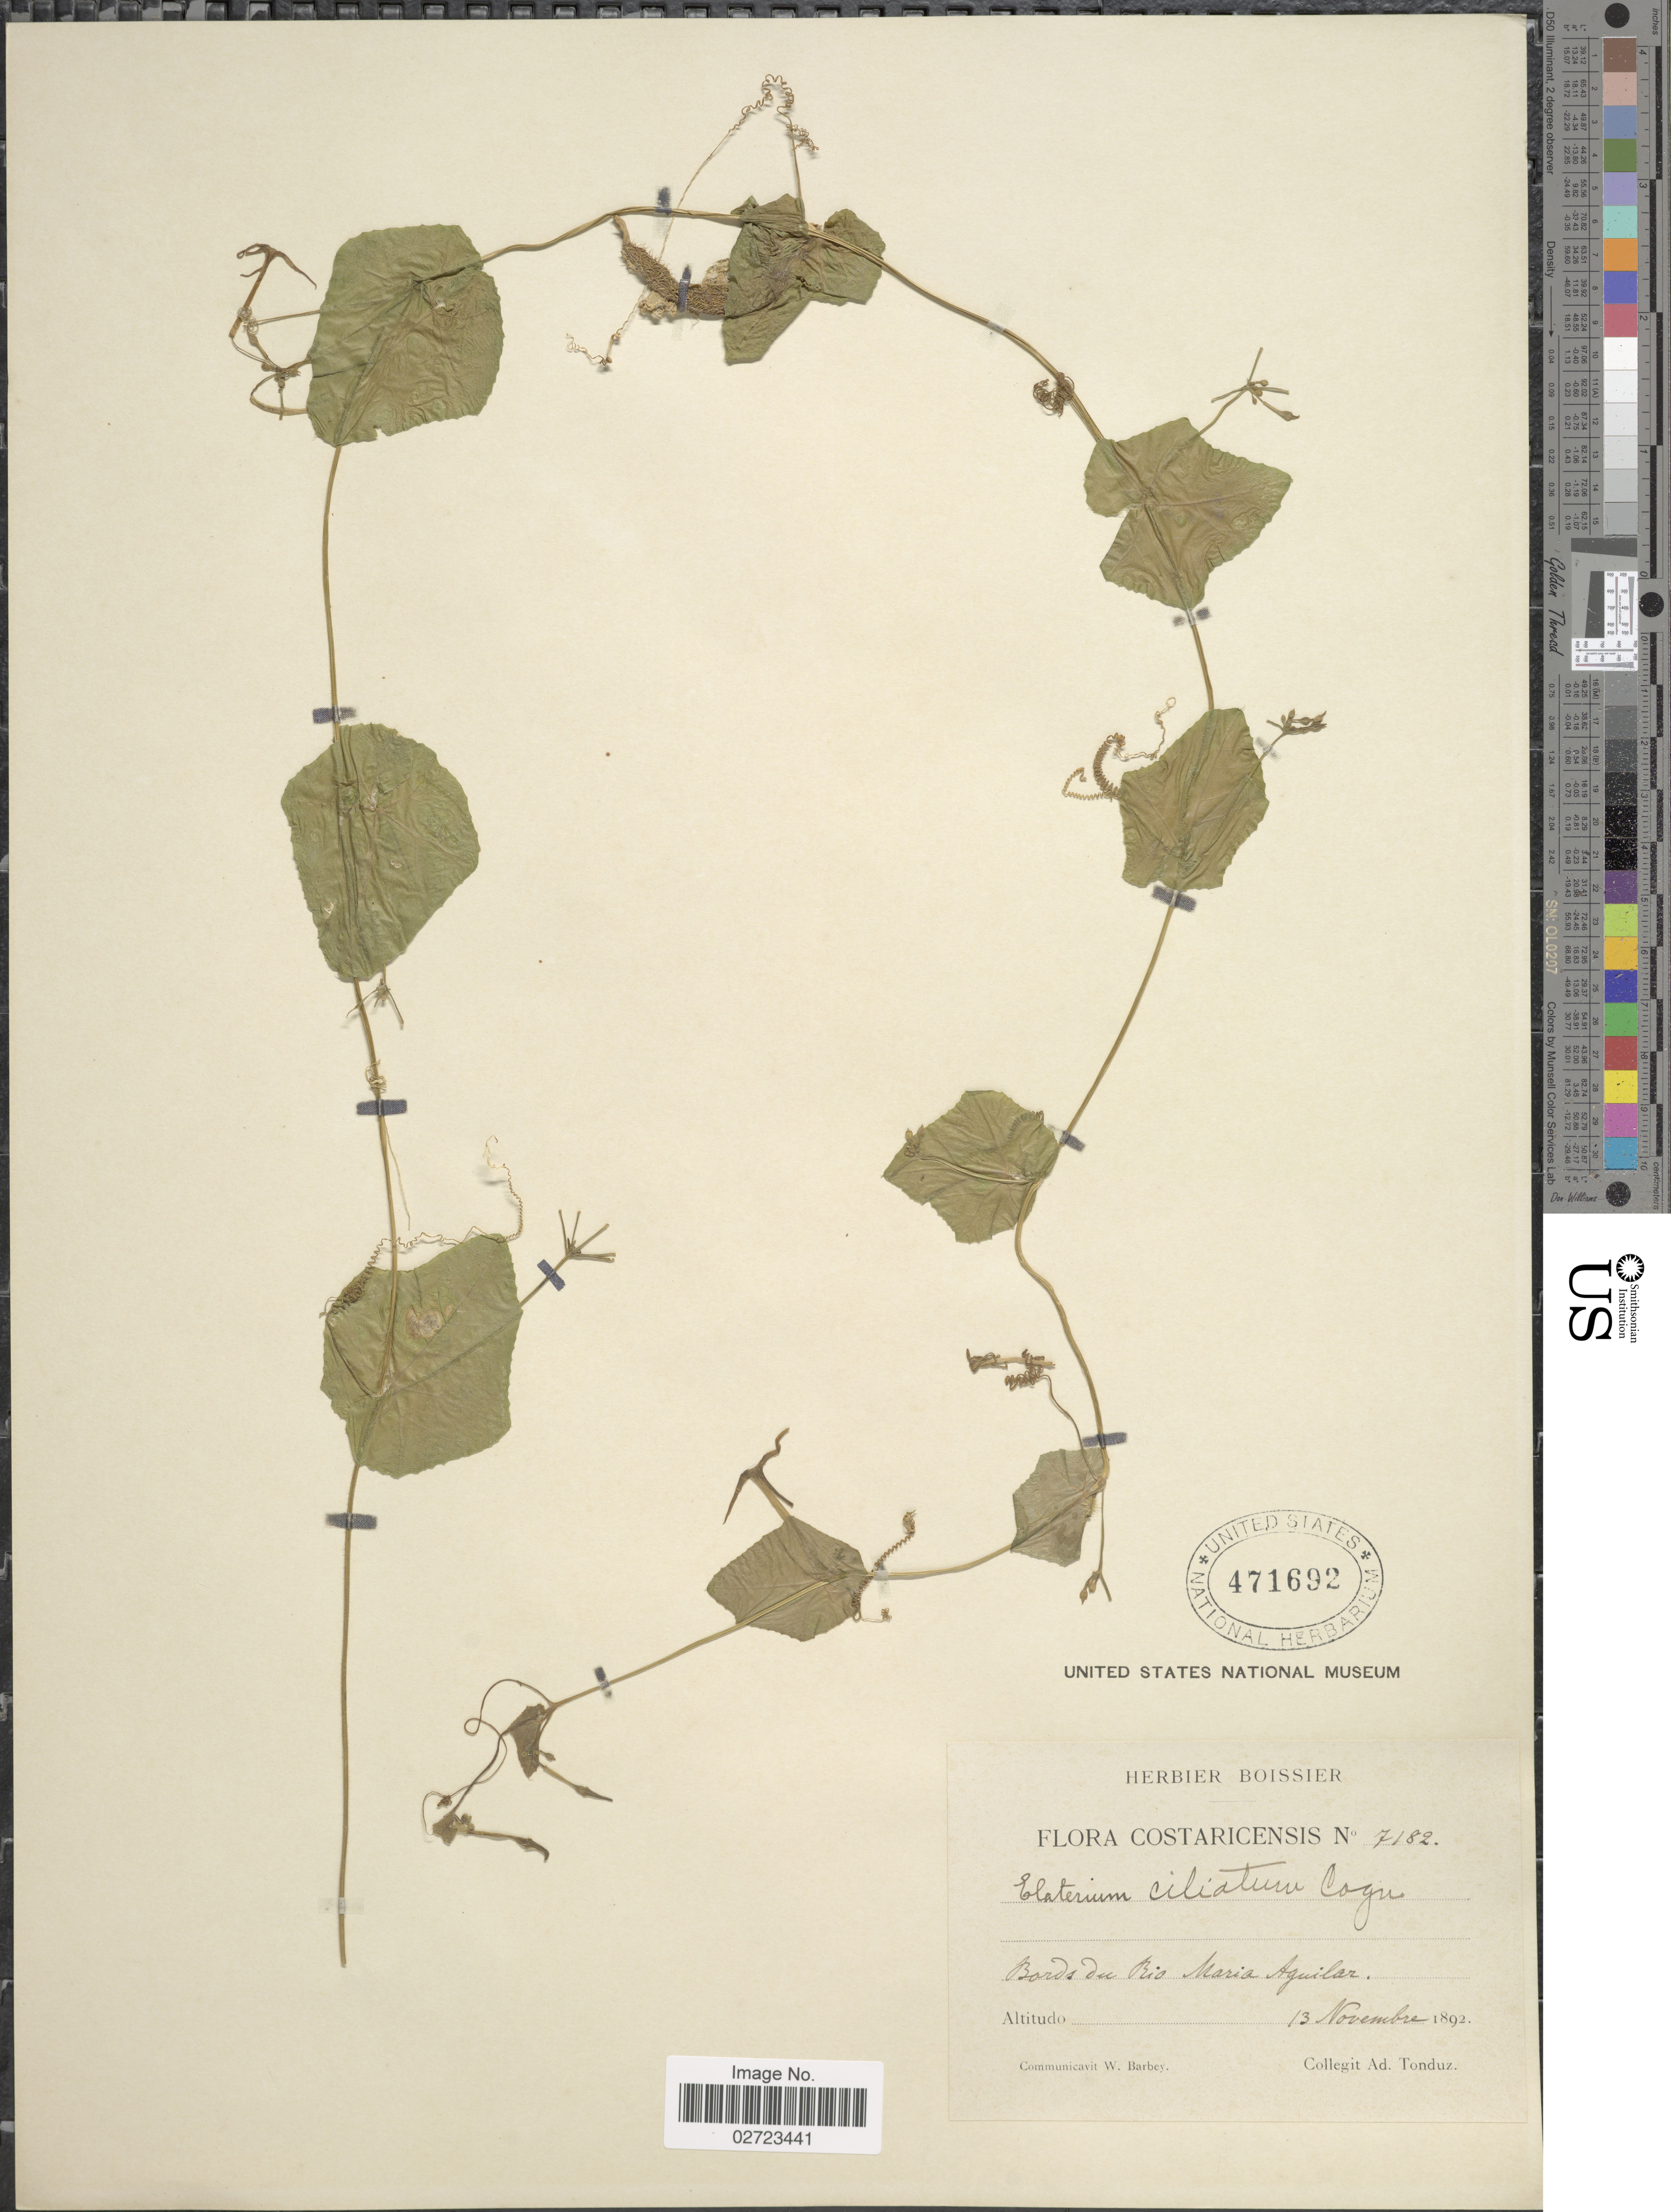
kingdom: Plantae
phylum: Tracheophyta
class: Magnoliopsida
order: Cucurbitales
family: Cucurbitaceae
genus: Cyclanthera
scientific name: Cyclanthera carthagenensis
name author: (Jacq.) H. Schaef. & S.S. Renner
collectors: A. Tonduz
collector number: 7182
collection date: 1892-11-13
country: Costa Rica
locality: Bords du Rio Maria Aguilar.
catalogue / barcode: US 471692